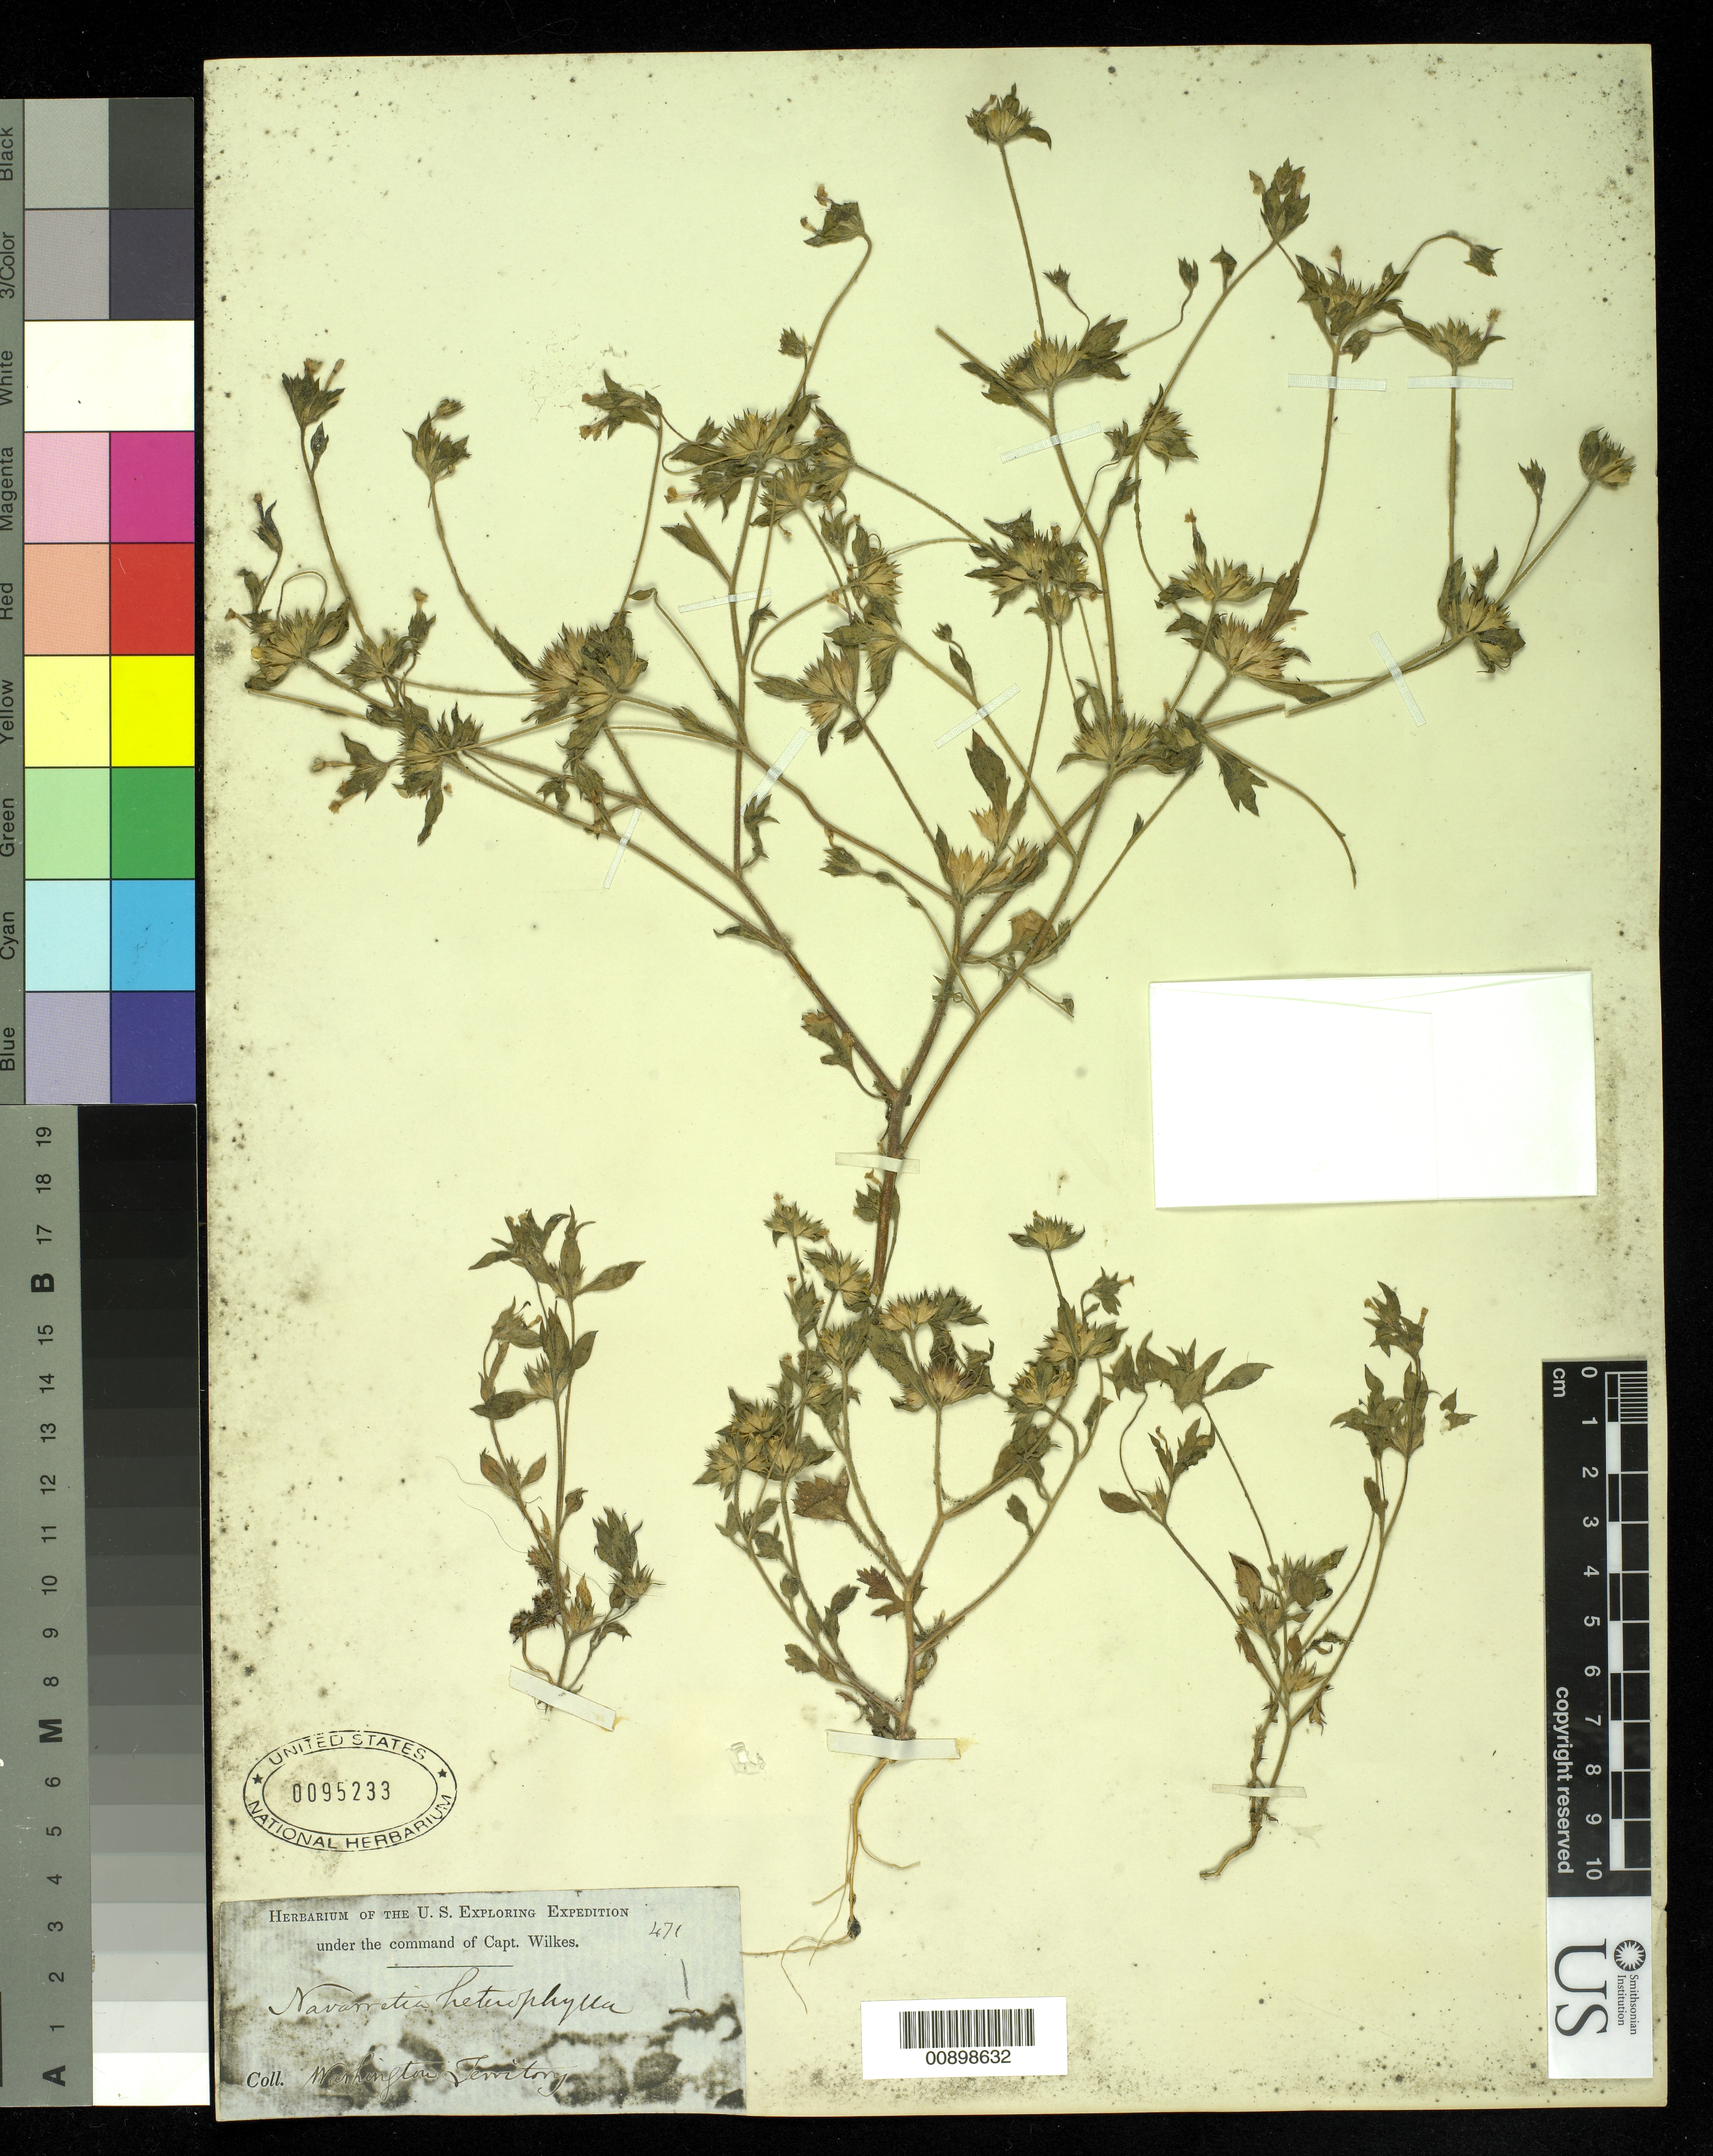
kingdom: Plantae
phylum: Tracheophyta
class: Magnoliopsida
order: Ericales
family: Polemoniaceae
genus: Collomia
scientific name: Collomia grandiflora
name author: Douglas ex Lindl.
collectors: Wilkes Explor. Exped.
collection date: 1838/1842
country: United States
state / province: Washington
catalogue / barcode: US 95233